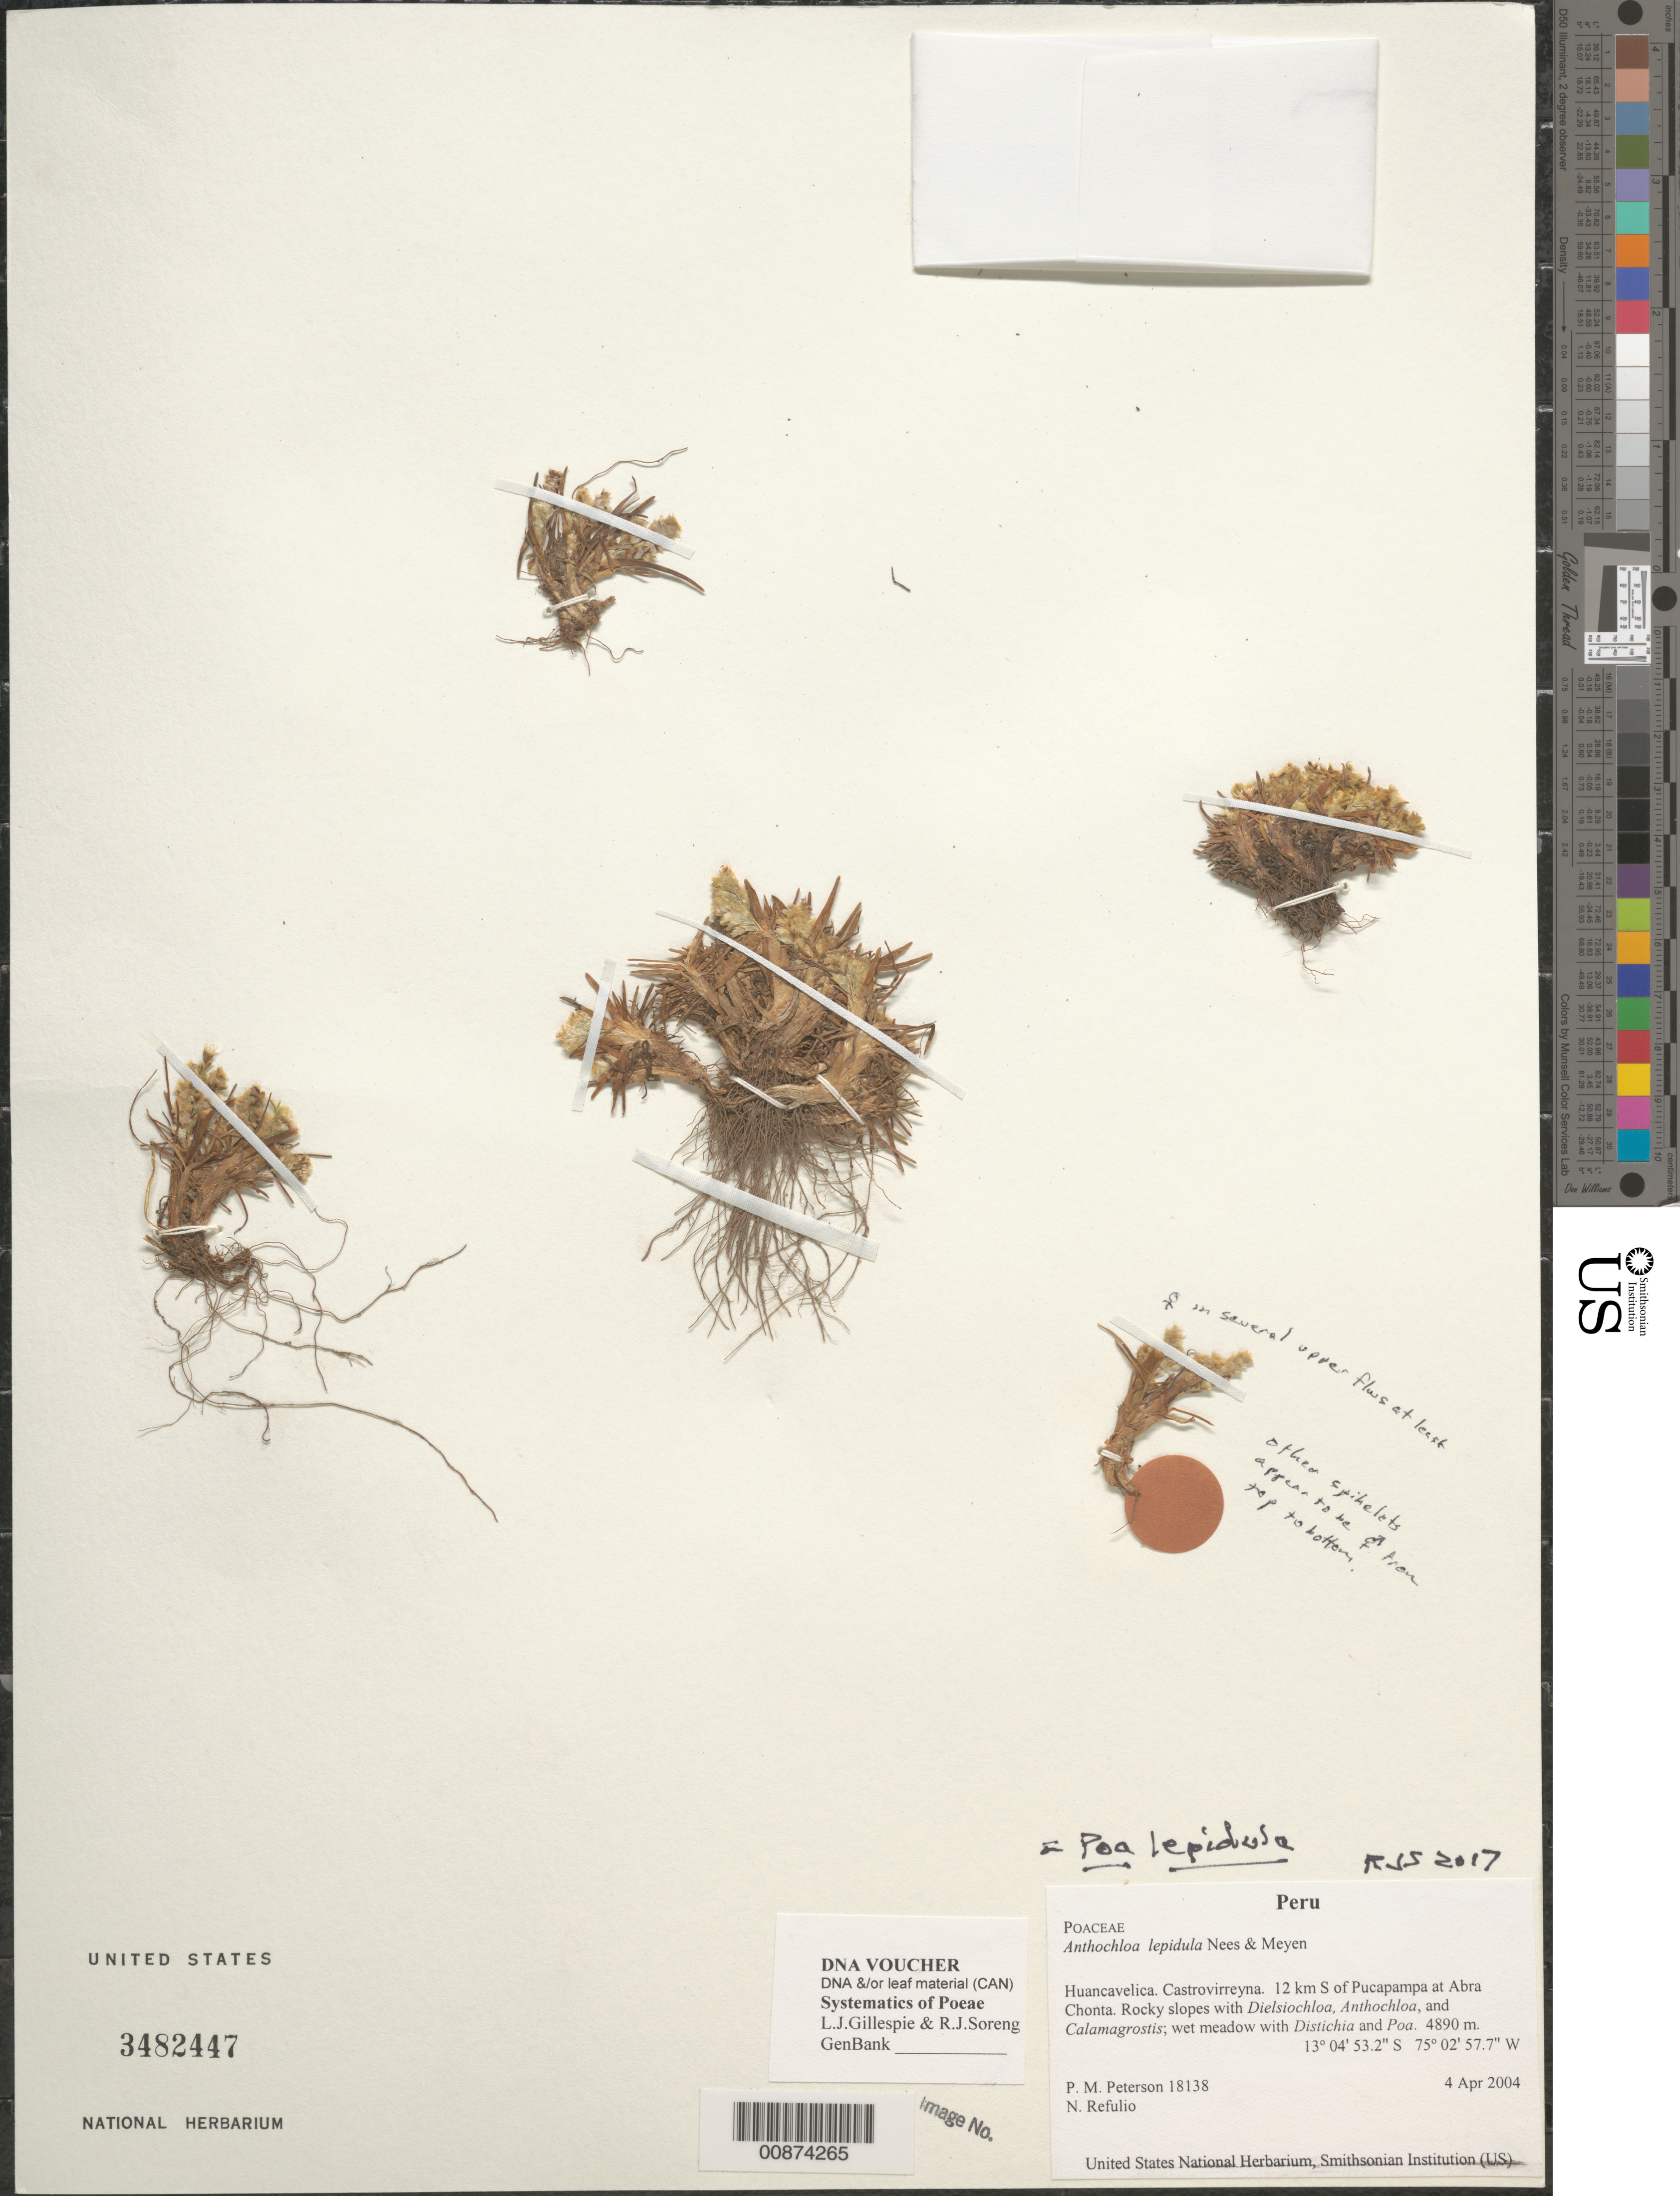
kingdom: Plantae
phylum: Tracheophyta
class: Liliopsida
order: Poales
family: Poaceae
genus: Poa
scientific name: Poa lepidula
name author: (Nees & Meyen) Soreng & L.J. Gillespie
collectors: P. M. Peterson & N. Refulio-Rodríguez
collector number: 18138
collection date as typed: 04 Apr 2004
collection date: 2004-04-04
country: Peru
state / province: Huancavelica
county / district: Castrovirreyna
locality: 12 km S of Pucapampa at Abra Chonta. Rocky slopes with Dielsiochloa, Anthochloa, and Calamagrostis; wet meadow with Distichia and Poa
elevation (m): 4890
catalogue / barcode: US 3482447